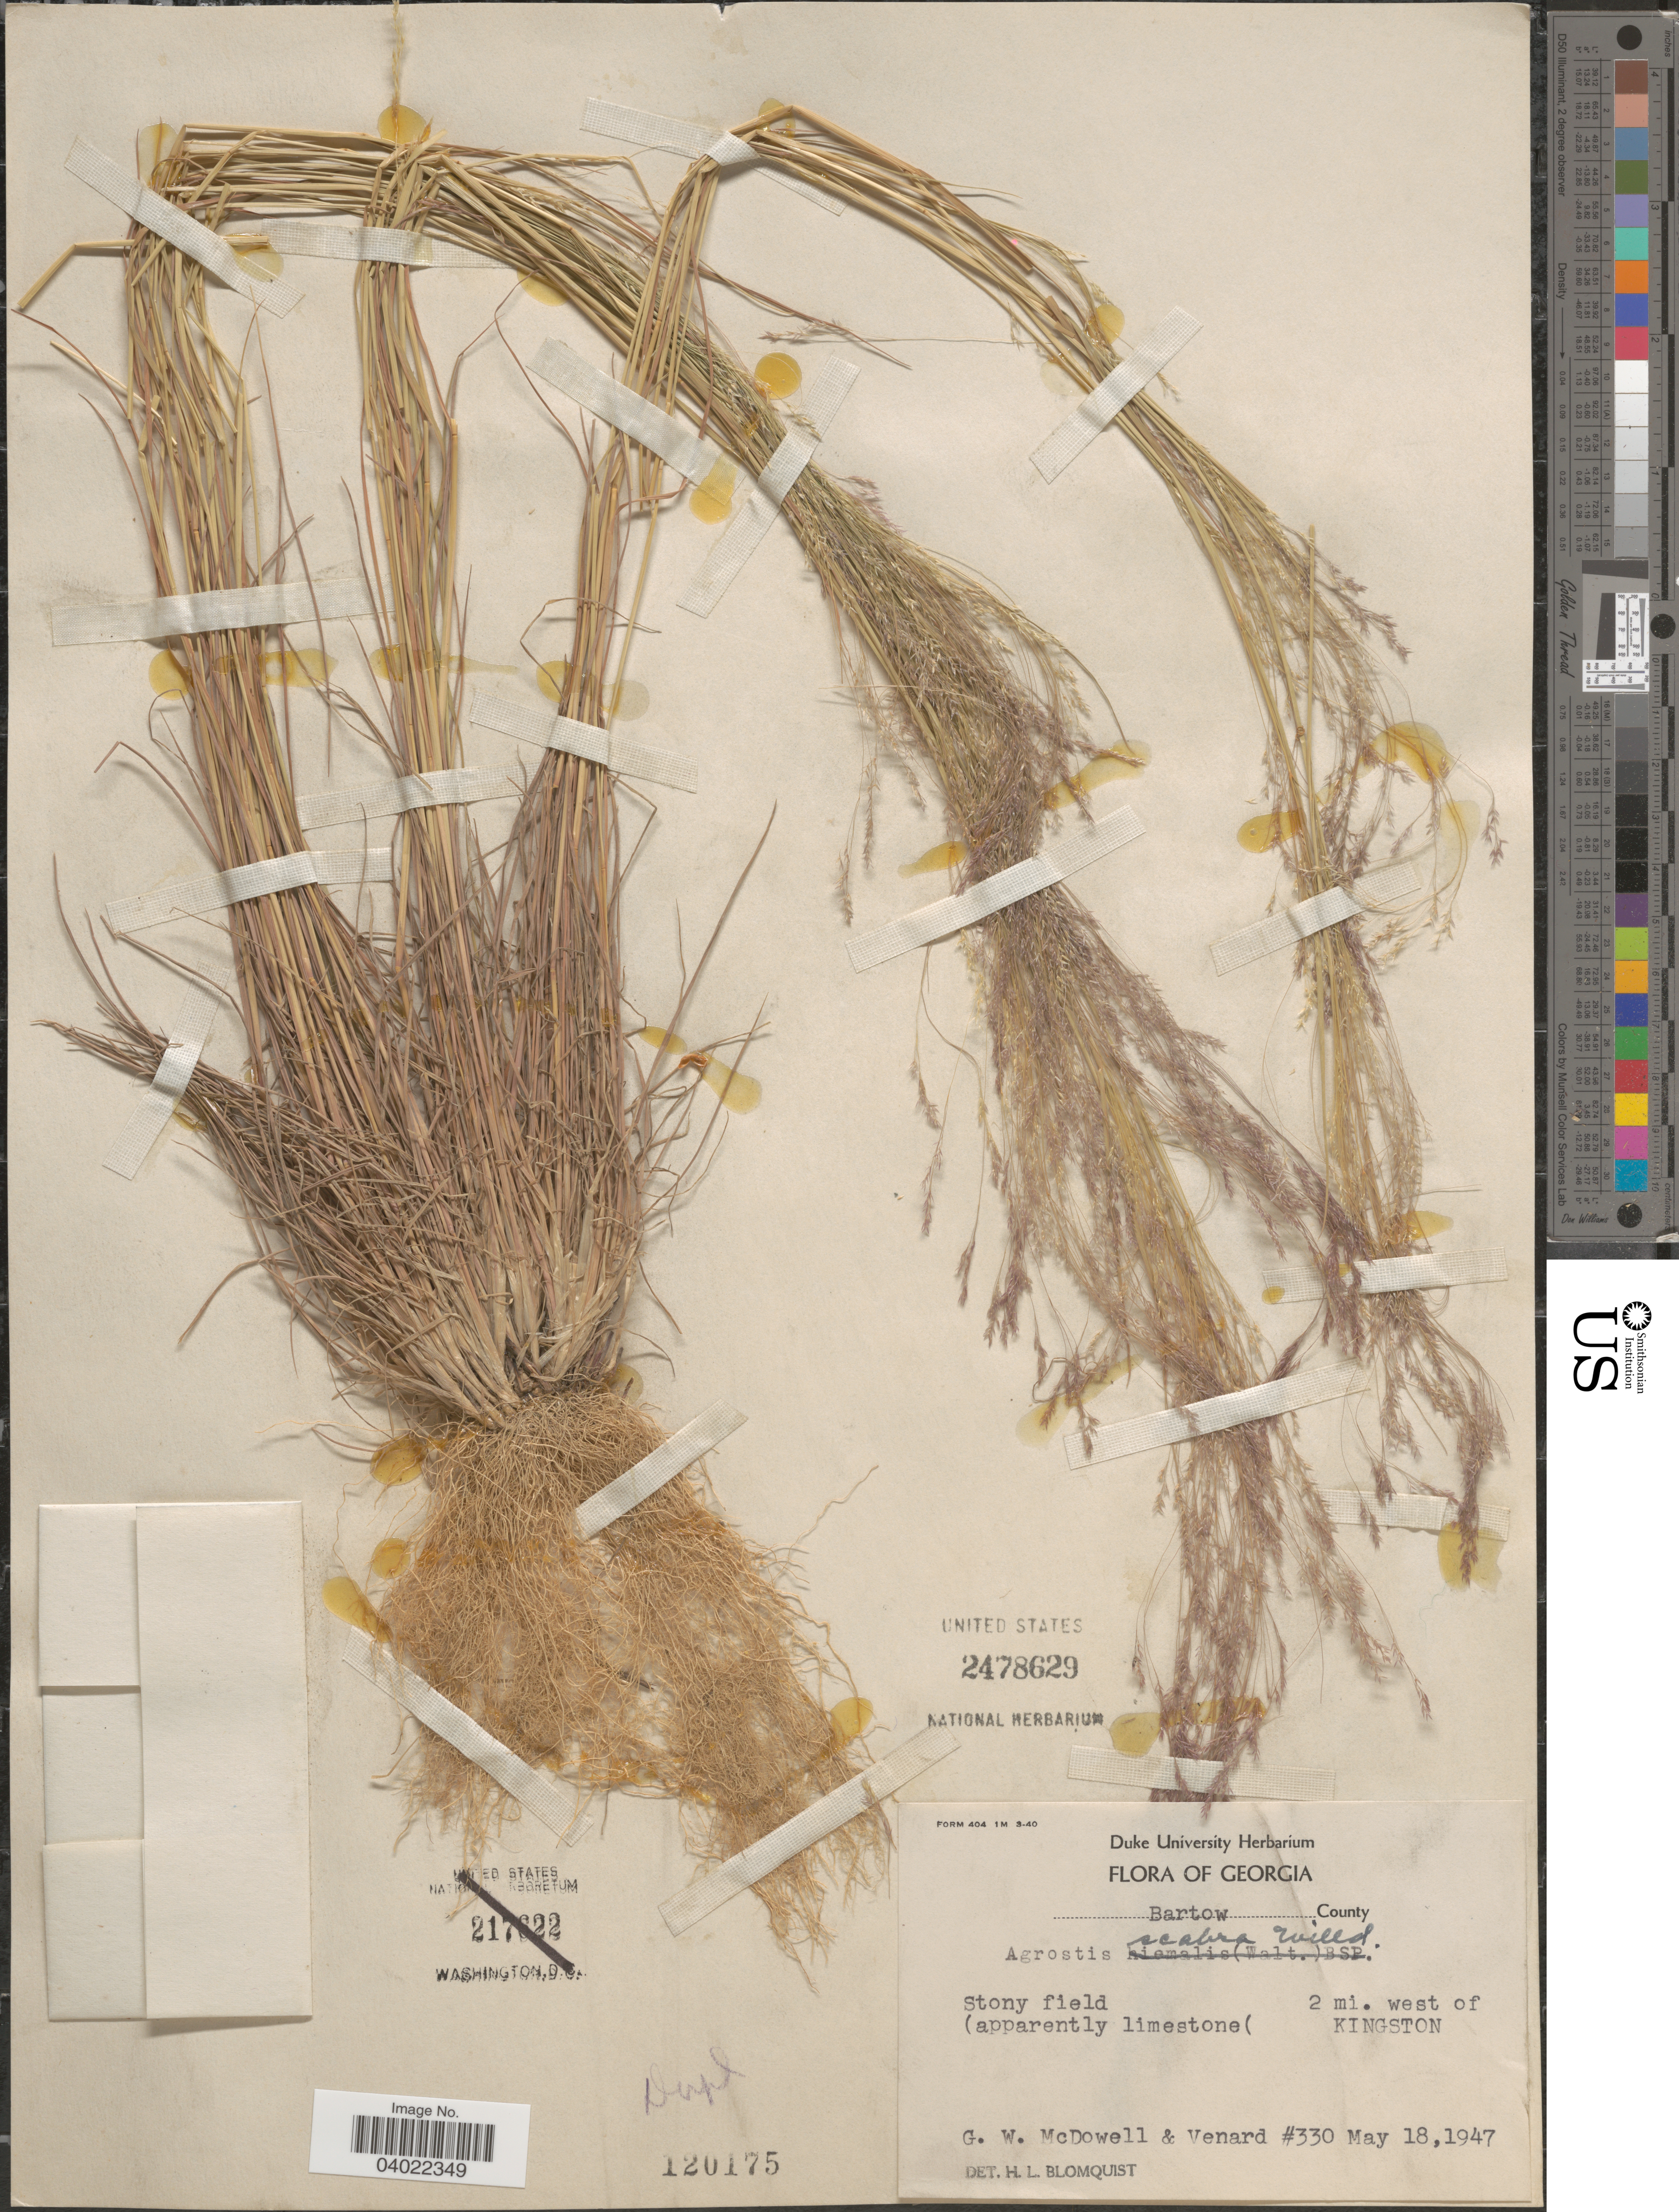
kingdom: Plantae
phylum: Tracheophyta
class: Liliopsida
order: Poales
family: Poaceae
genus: Agrostis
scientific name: Agrostis scabra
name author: Willd.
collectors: G. McDowell & Venard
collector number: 330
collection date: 1947-05-18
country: United States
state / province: Georgia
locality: Bartow County. Stony field 2 mi. west of Kingston.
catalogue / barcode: US 2478629